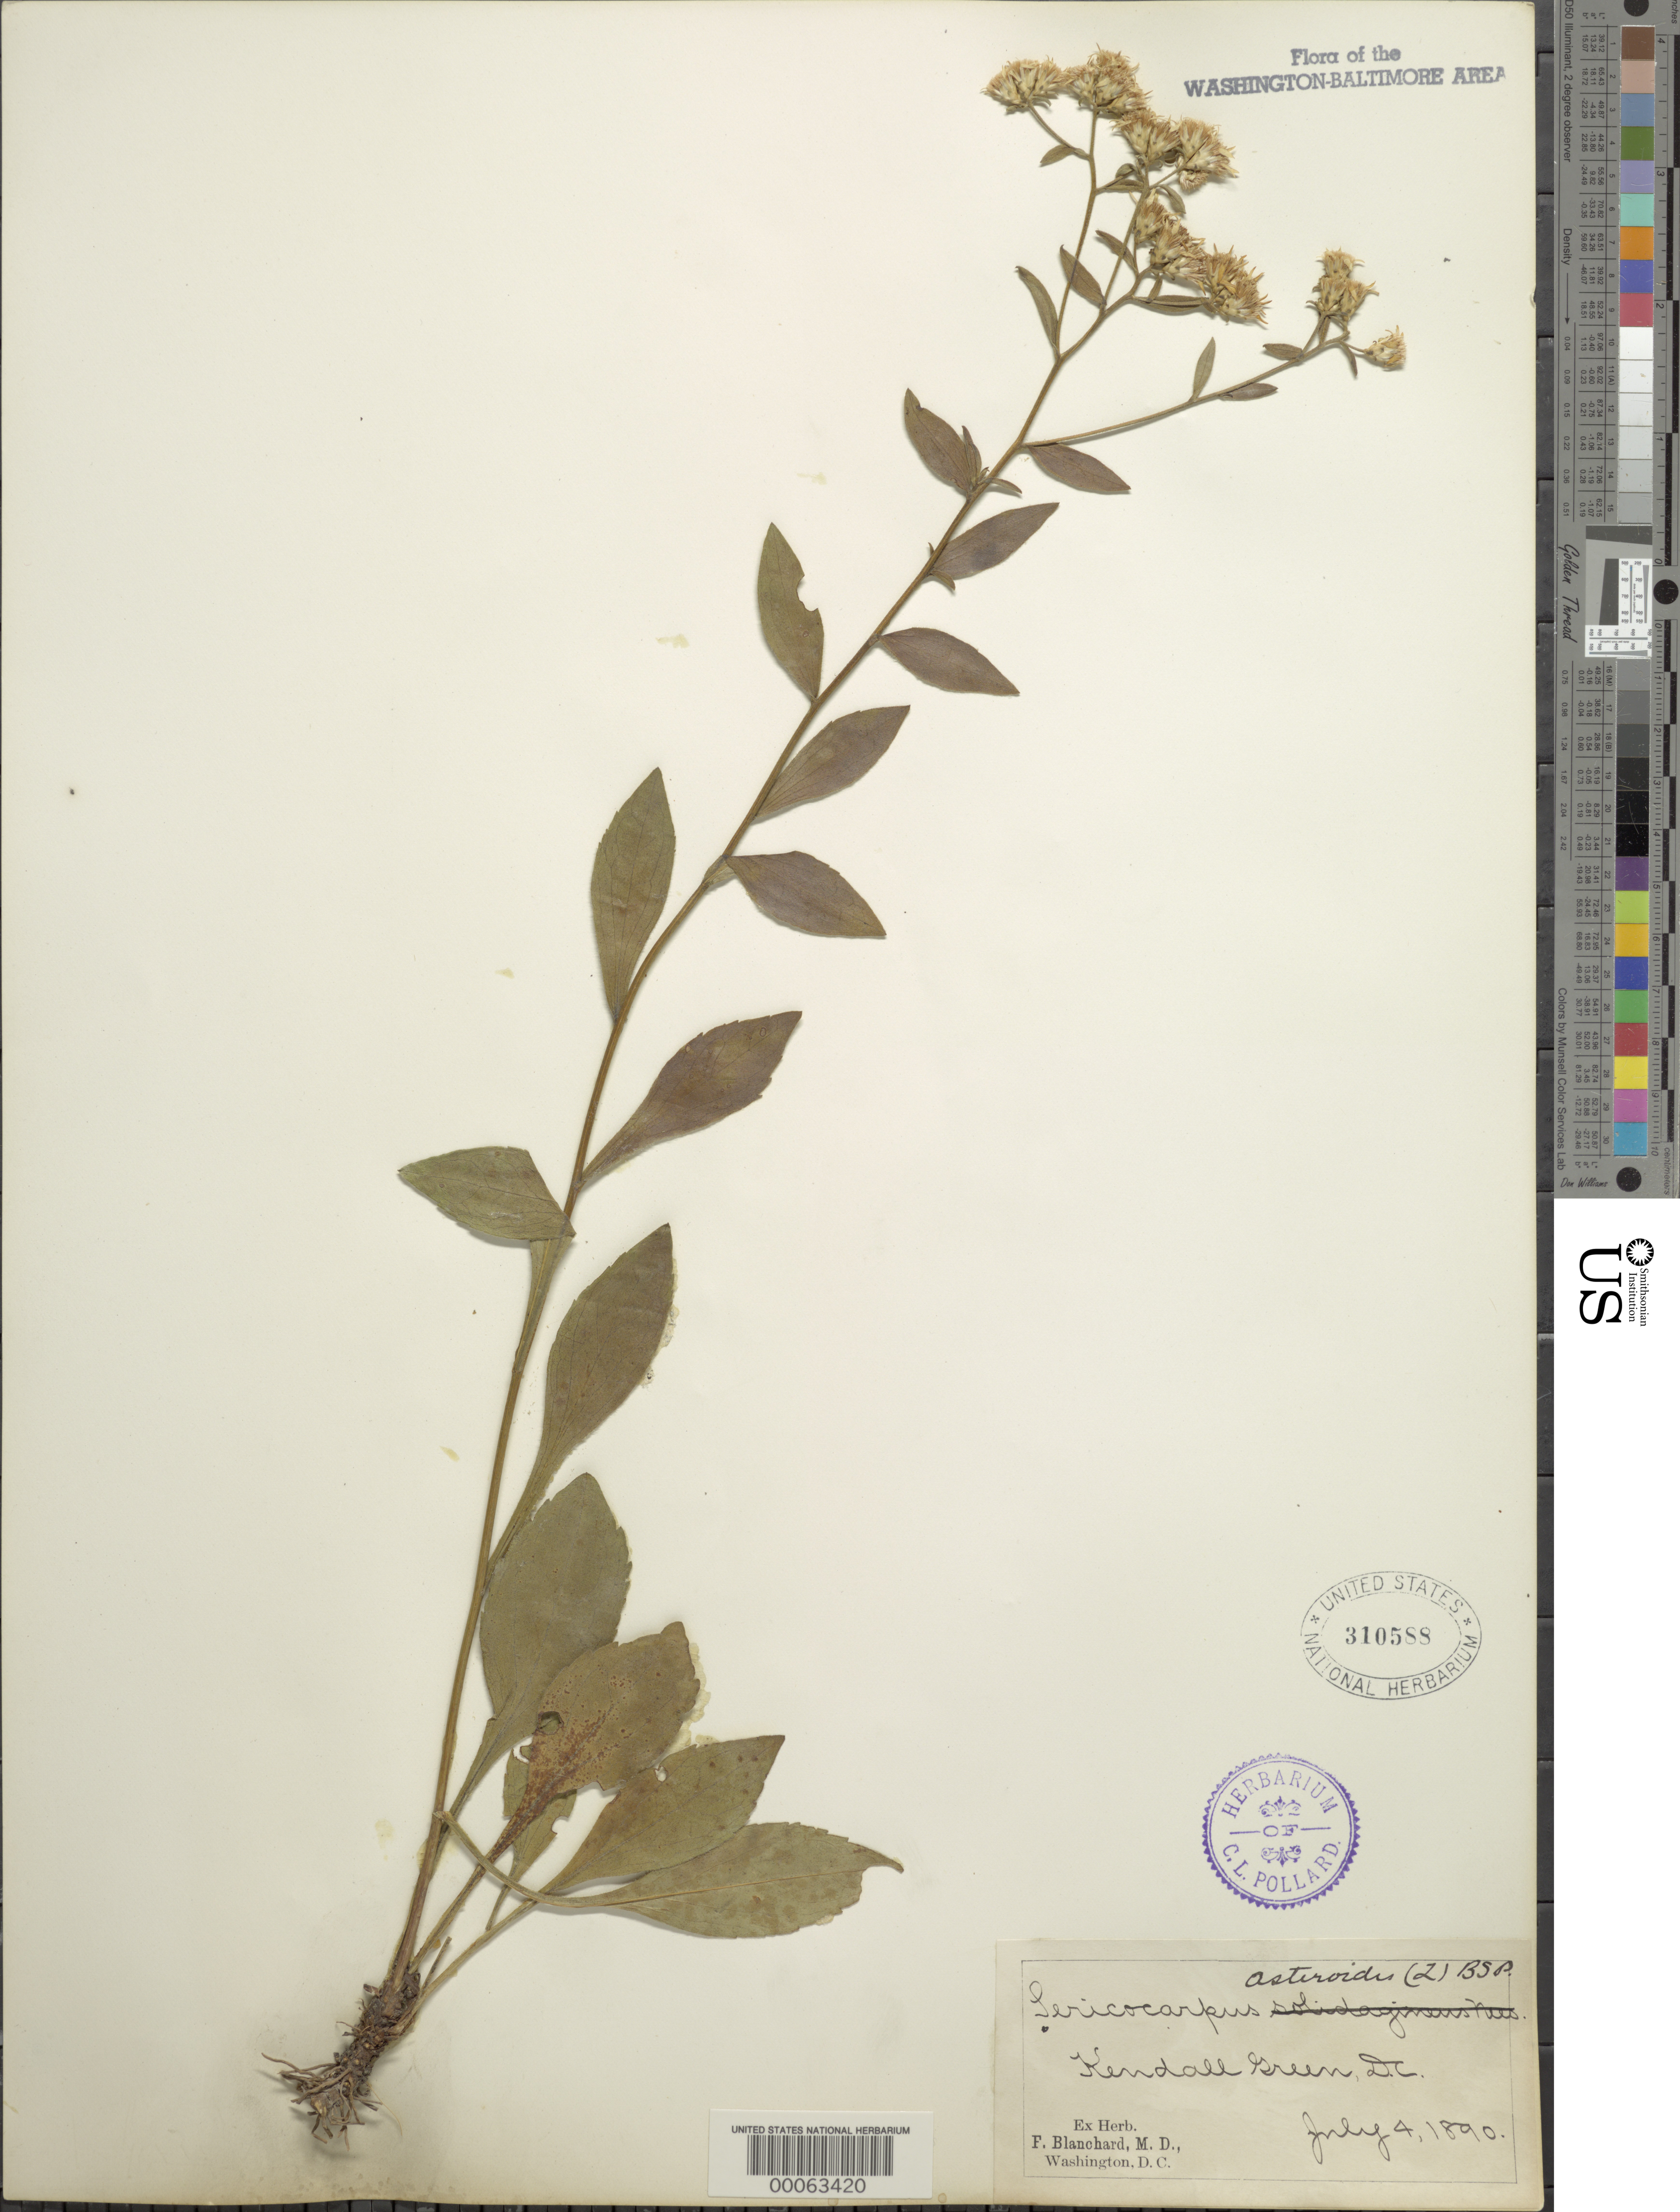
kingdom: Plantae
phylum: Tracheophyta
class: Magnoliopsida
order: Asterales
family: Asteraceae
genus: Sericocarpus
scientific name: Sericocarpus asteroides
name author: (L.) Britton, Stearns & Poggenb.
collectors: F. Blanchard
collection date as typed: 04 Jul 1890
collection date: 1890-07-04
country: United States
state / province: District of Columbia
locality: Kendall Green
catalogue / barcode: US 310588